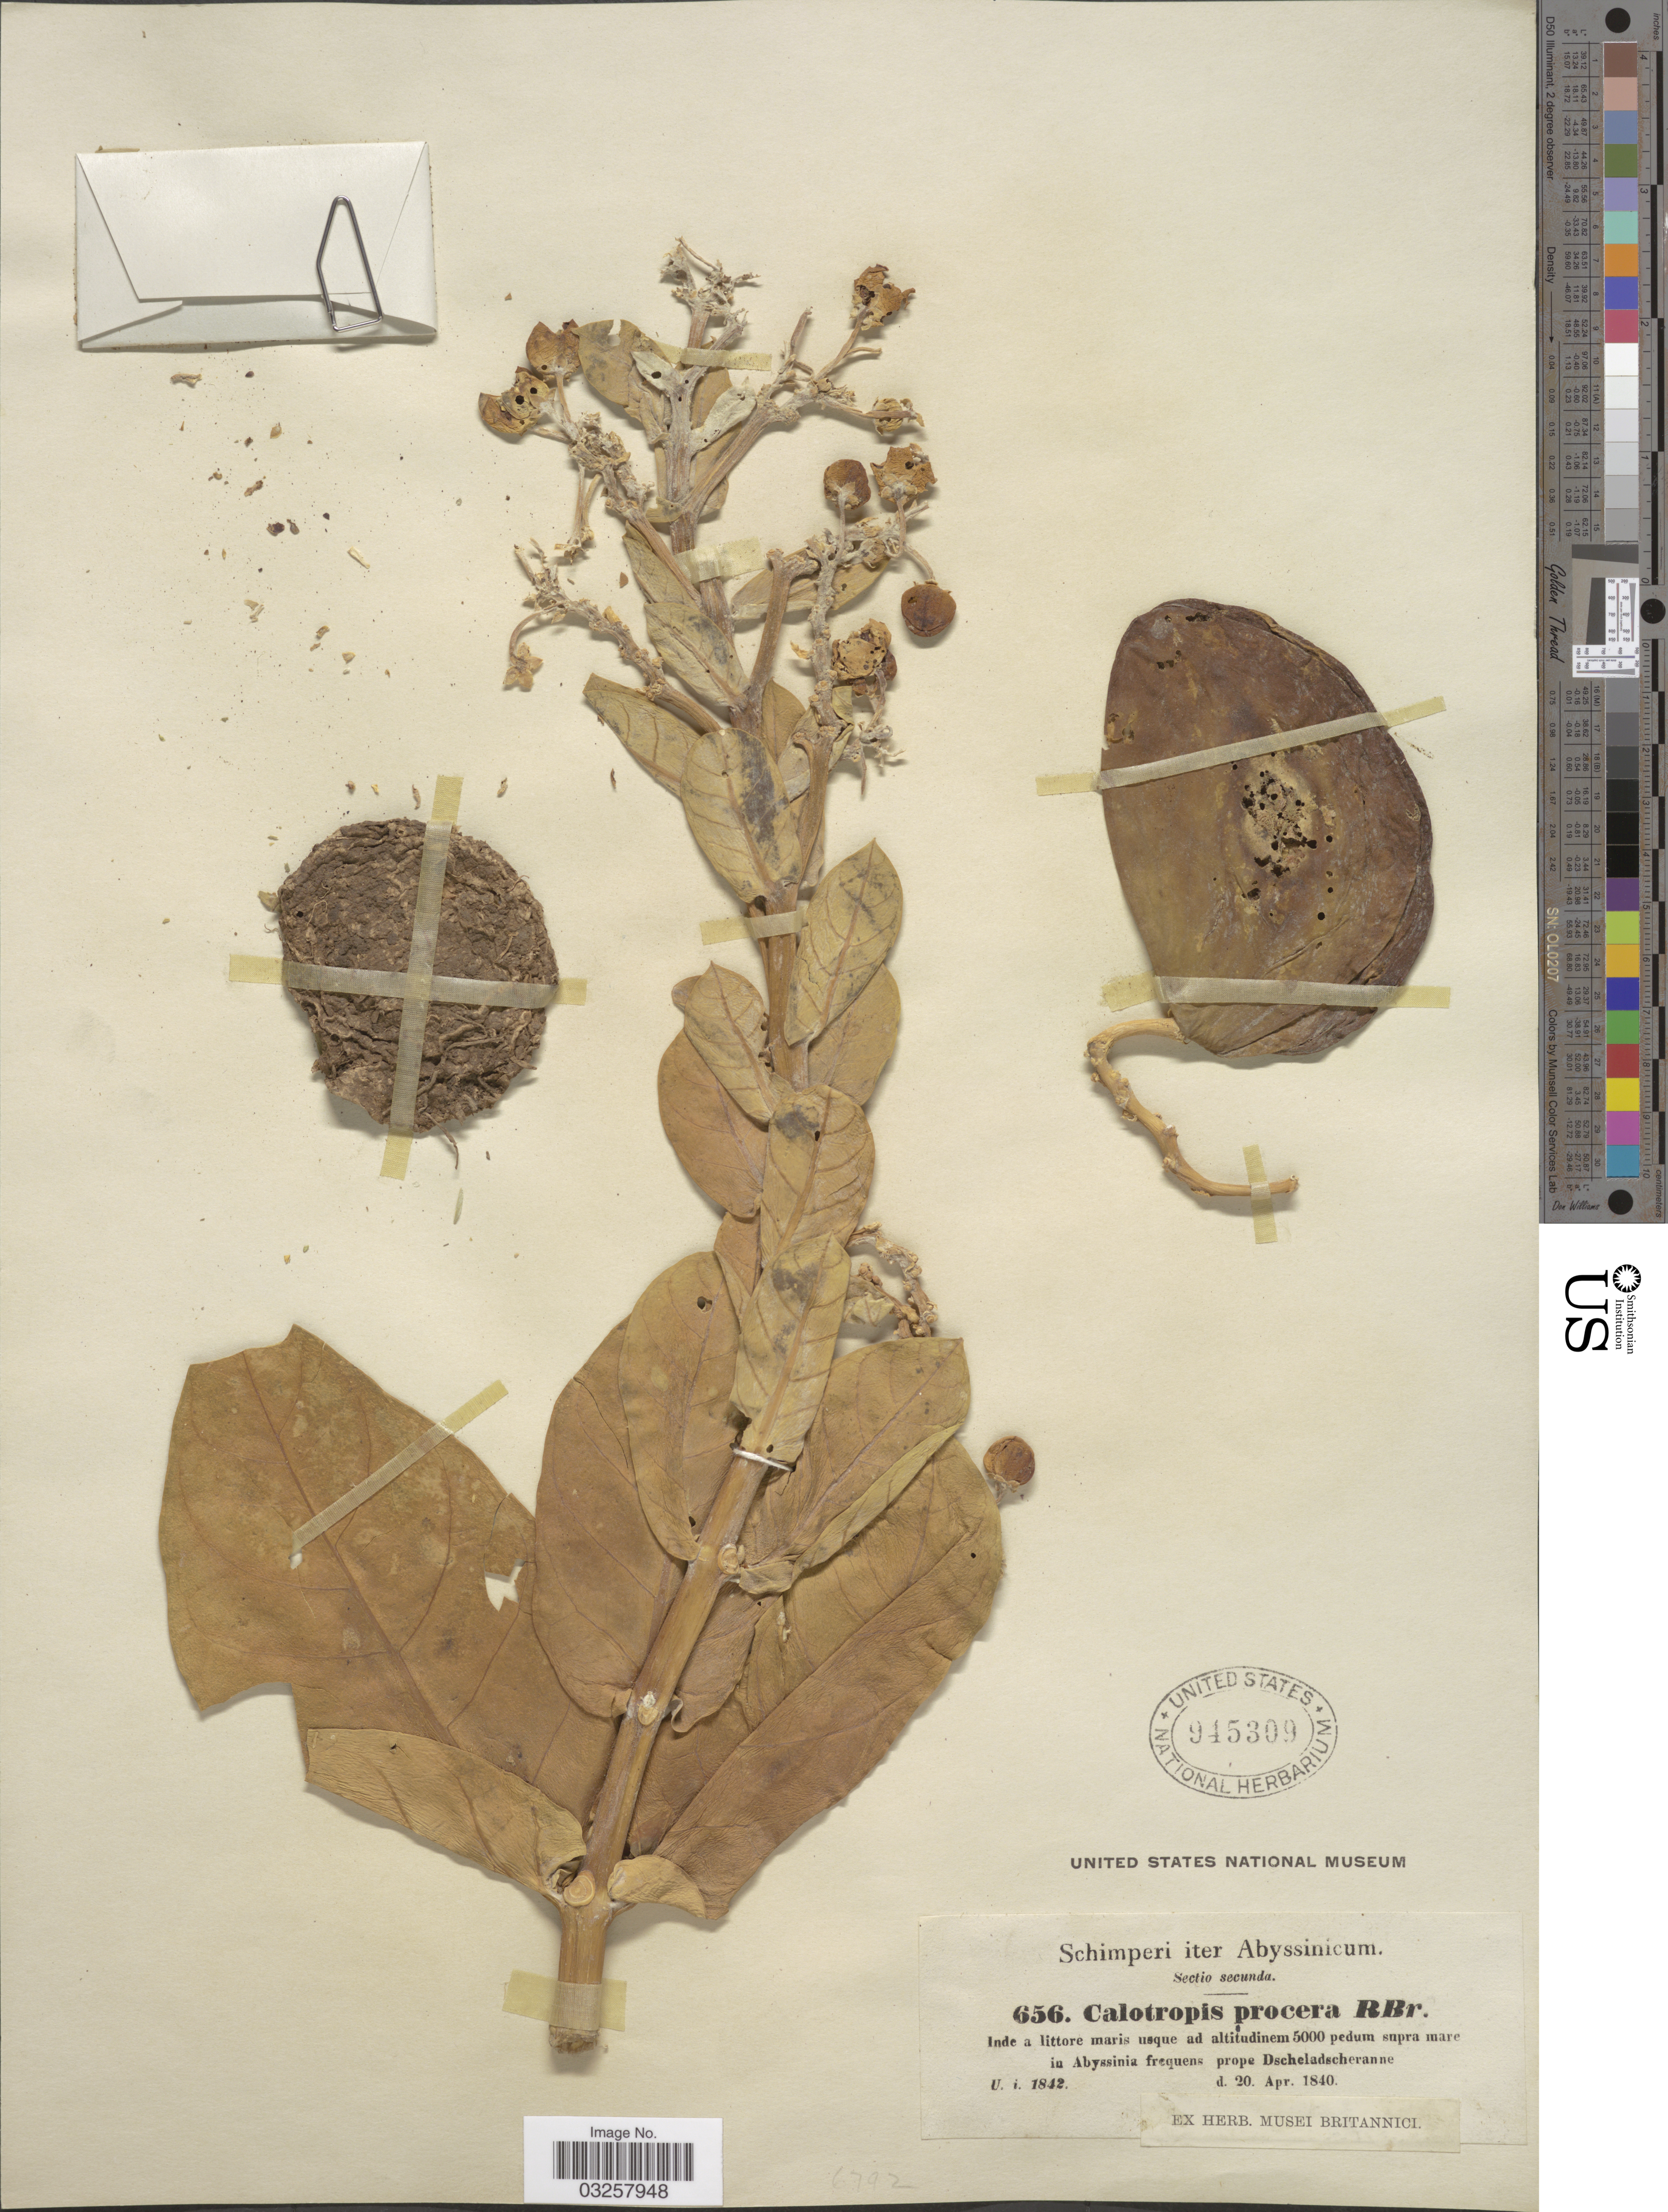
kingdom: Plantae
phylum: Tracheophyta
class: Magnoliopsida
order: Gentianales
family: Apocynaceae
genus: Calotropis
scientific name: Calotropis procera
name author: (Aiton) W.T. Aiton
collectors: -. Schimper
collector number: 656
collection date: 1840-04-20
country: Eritrea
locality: Iter Abyssinicum. In Abyssinia frequens prope Dscheladscheranne.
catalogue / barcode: US 945309